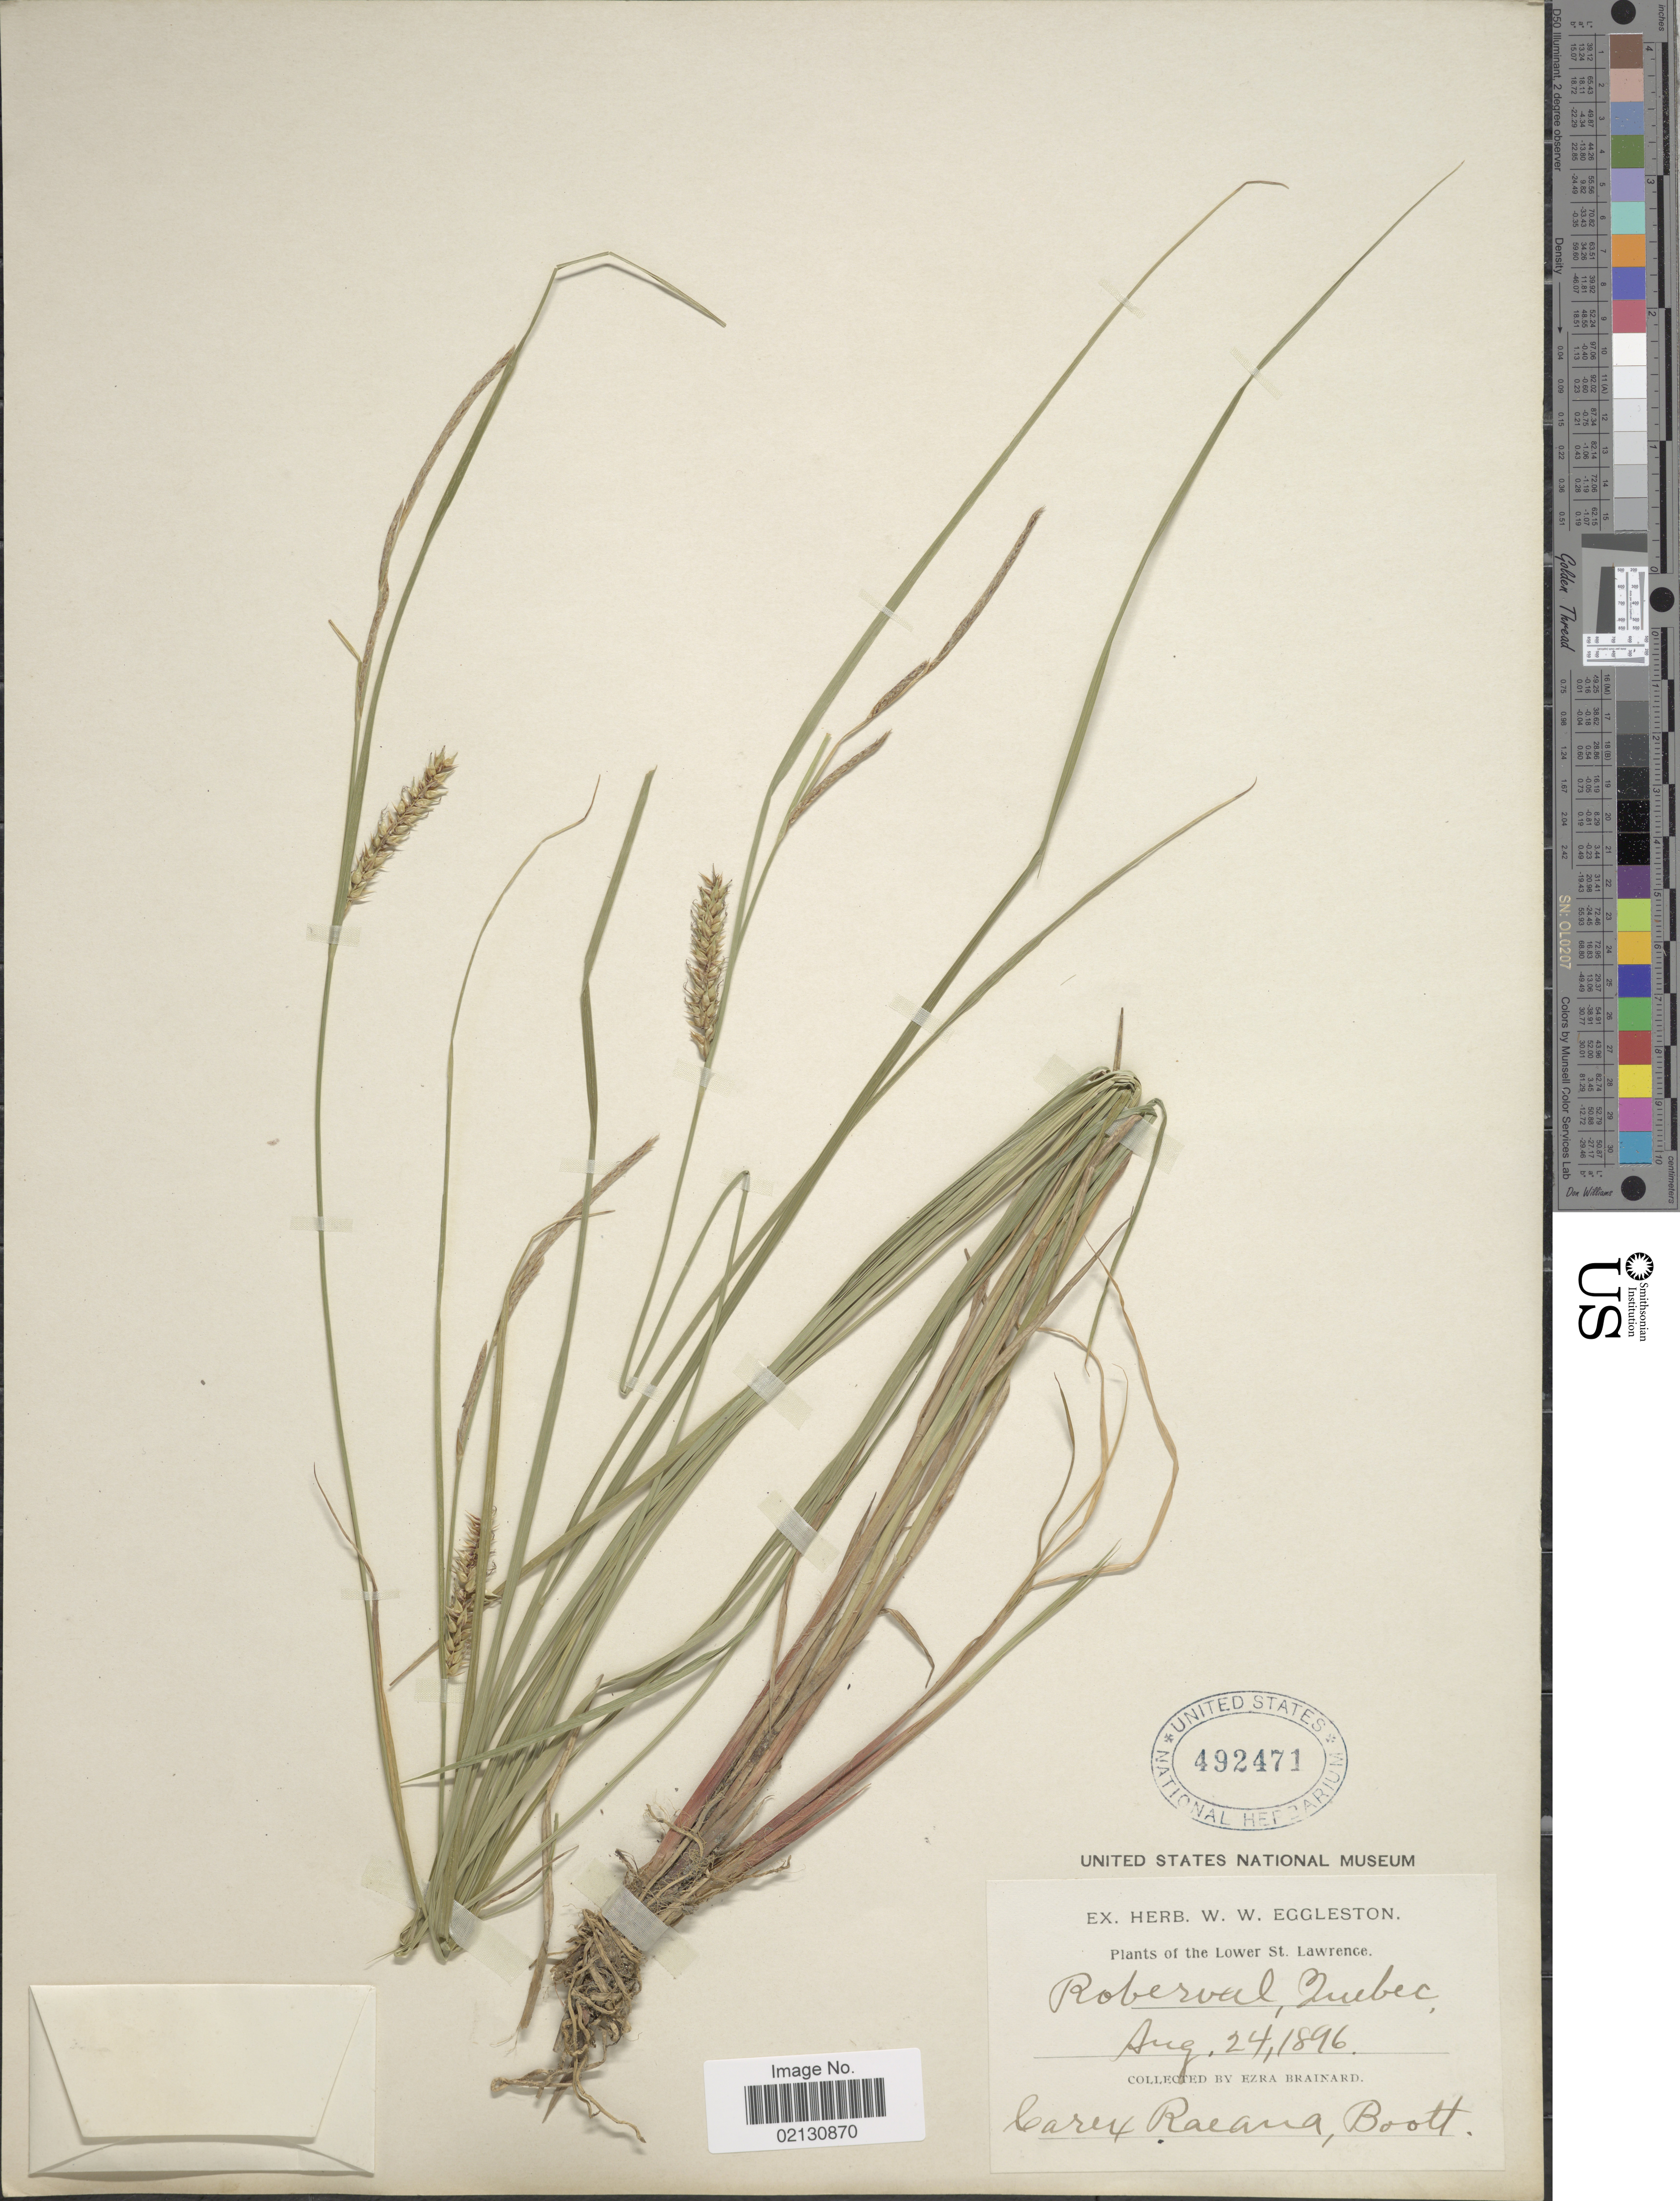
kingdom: Plantae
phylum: Tracheophyta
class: Liliopsida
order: Poales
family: Cyperaceae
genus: Carex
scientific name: Carex vesicaria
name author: L.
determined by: Mackenzie, K. K.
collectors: E. Brainard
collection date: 1896-08-24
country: Canada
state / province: Quebec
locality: Lower St. Lawrence. Roberval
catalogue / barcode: US 492471